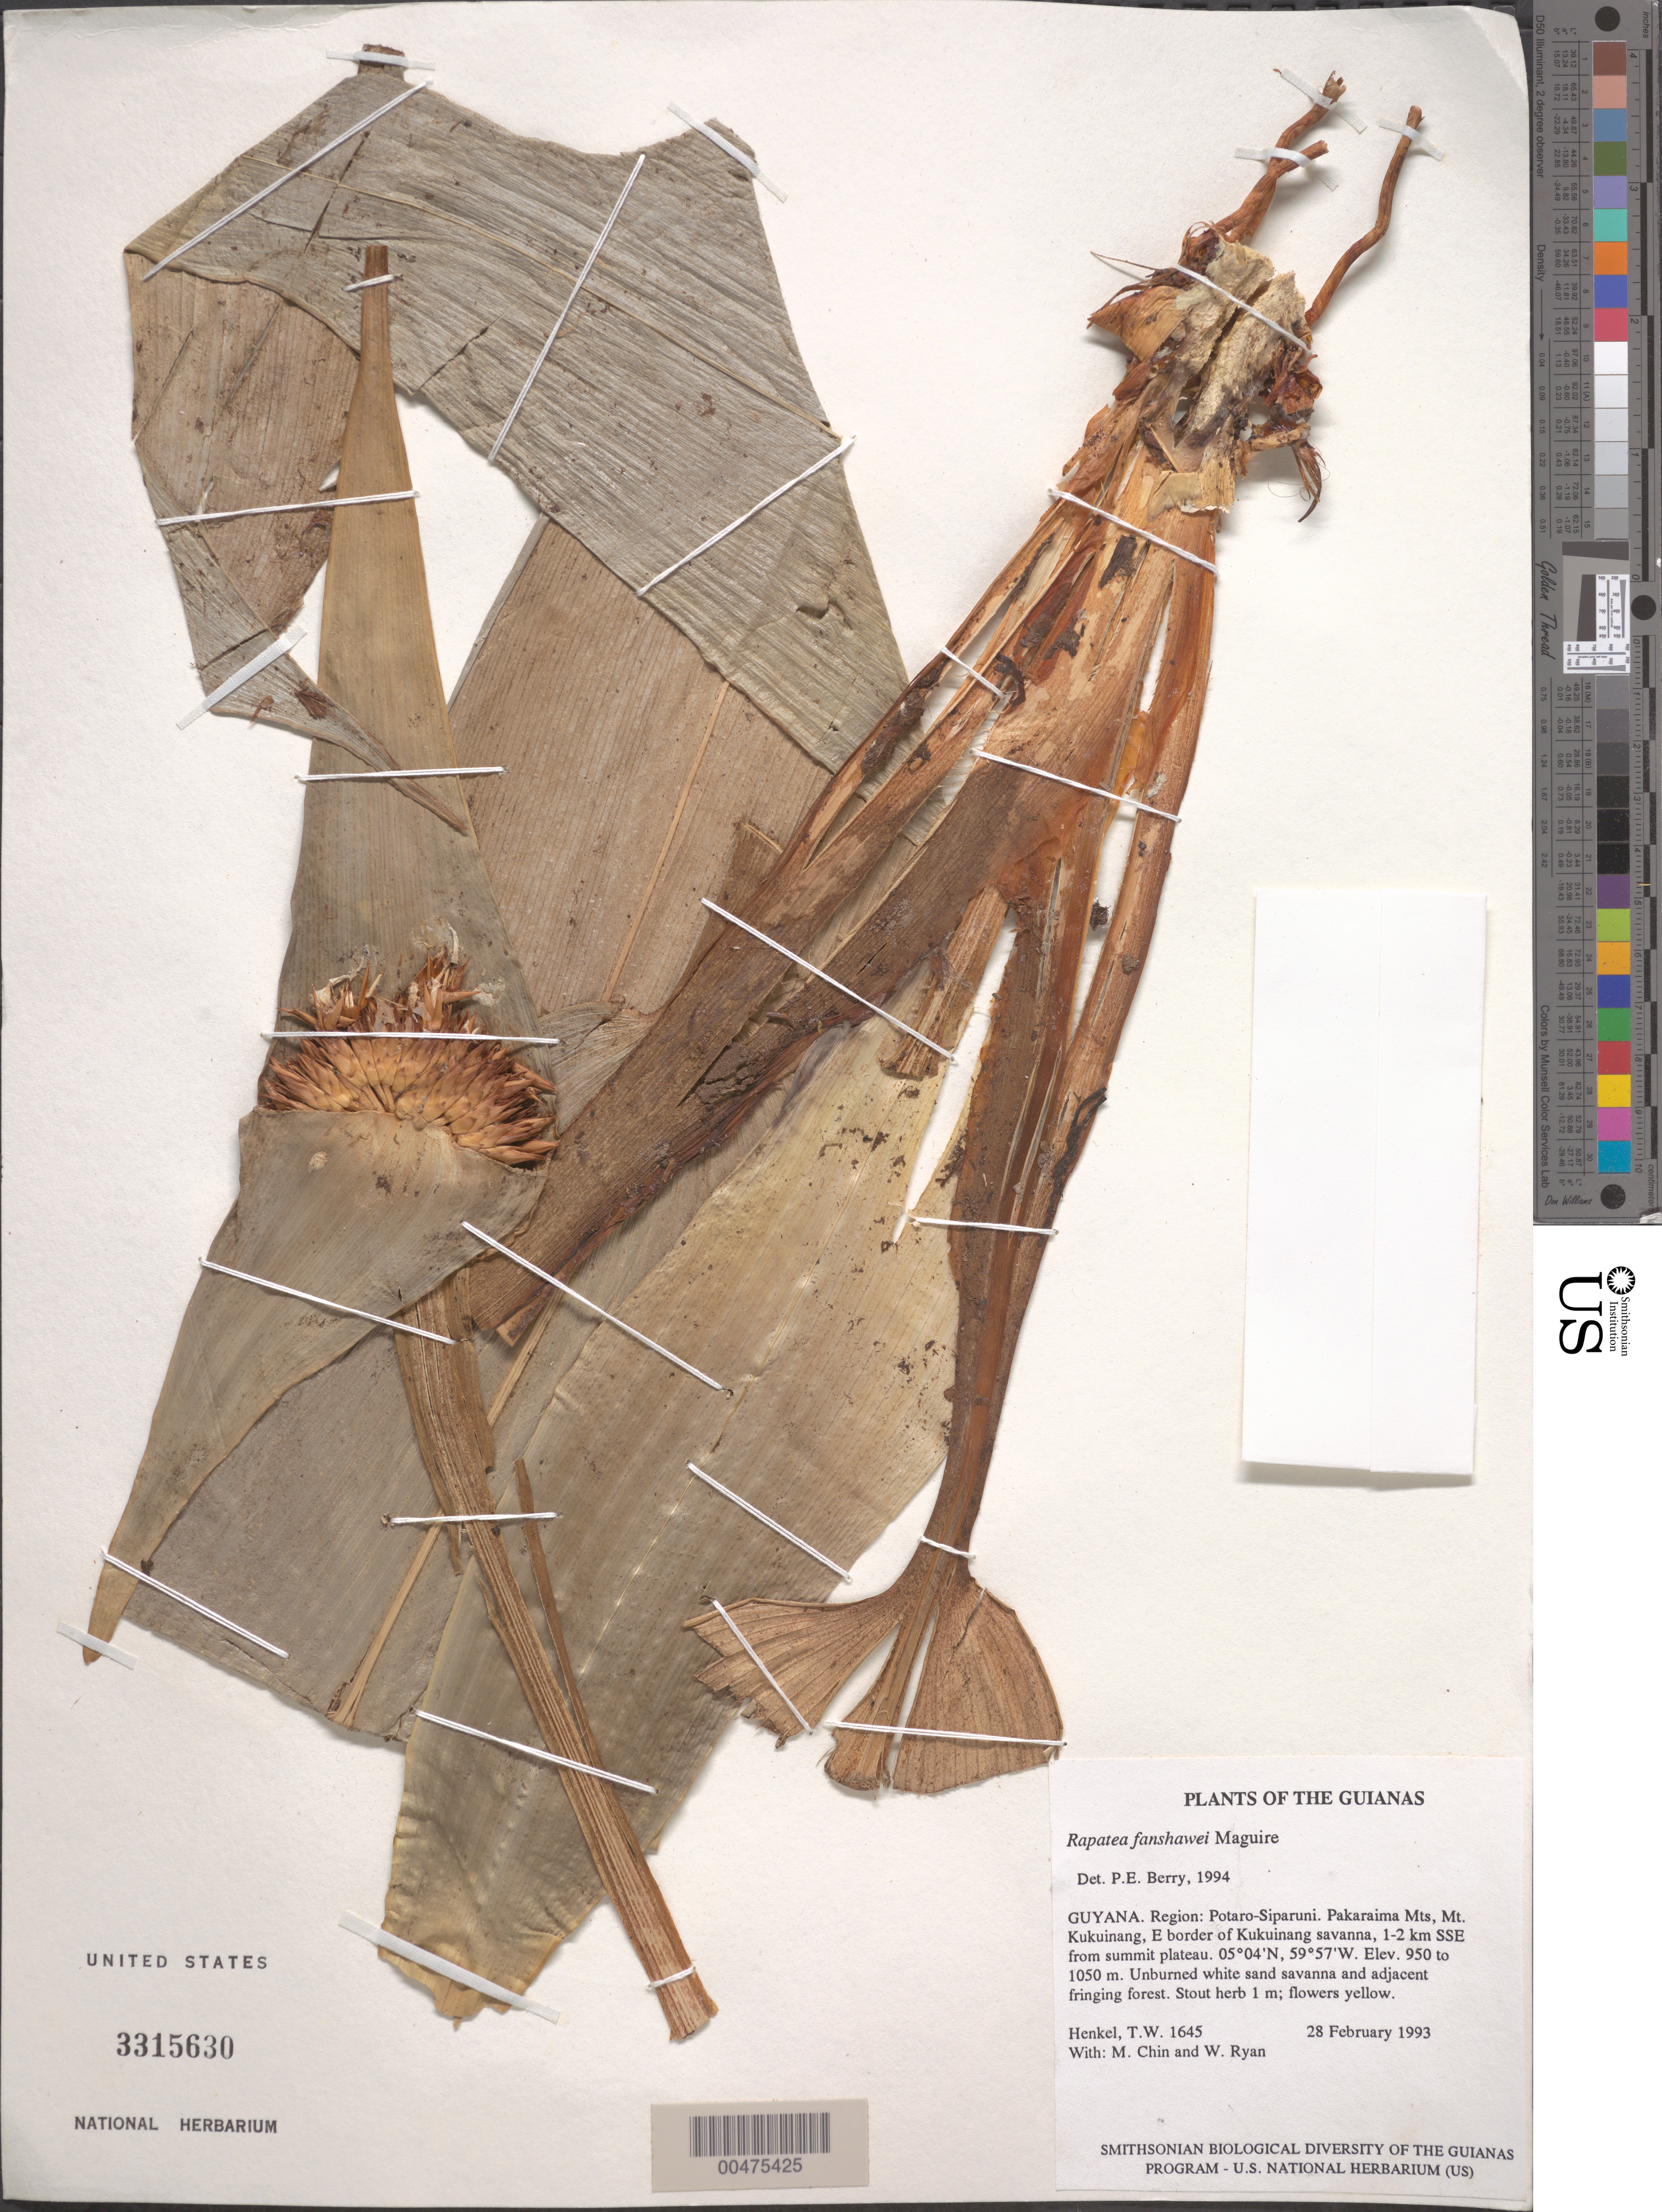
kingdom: Plantae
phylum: Tracheophyta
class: Liliopsida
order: Poales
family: Rapateaceae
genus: Rapatea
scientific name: Rapatea fanshawei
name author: Maguire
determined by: Berry, P. E., (WIS), University of Wisconsin - Madison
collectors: T. Henkel, M. Chin & W. Ryan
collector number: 1645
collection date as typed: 28 February 1993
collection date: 1993-02-28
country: Guyana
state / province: Potaro-Siparuni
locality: Pakaraima Mts, Mt. Kukuinang, E border of Kukuinang savanna, 1-2 km SSE from summit plateau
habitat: Unburned white sand savanna and adjacent fringing forest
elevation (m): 950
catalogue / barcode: US 3315630